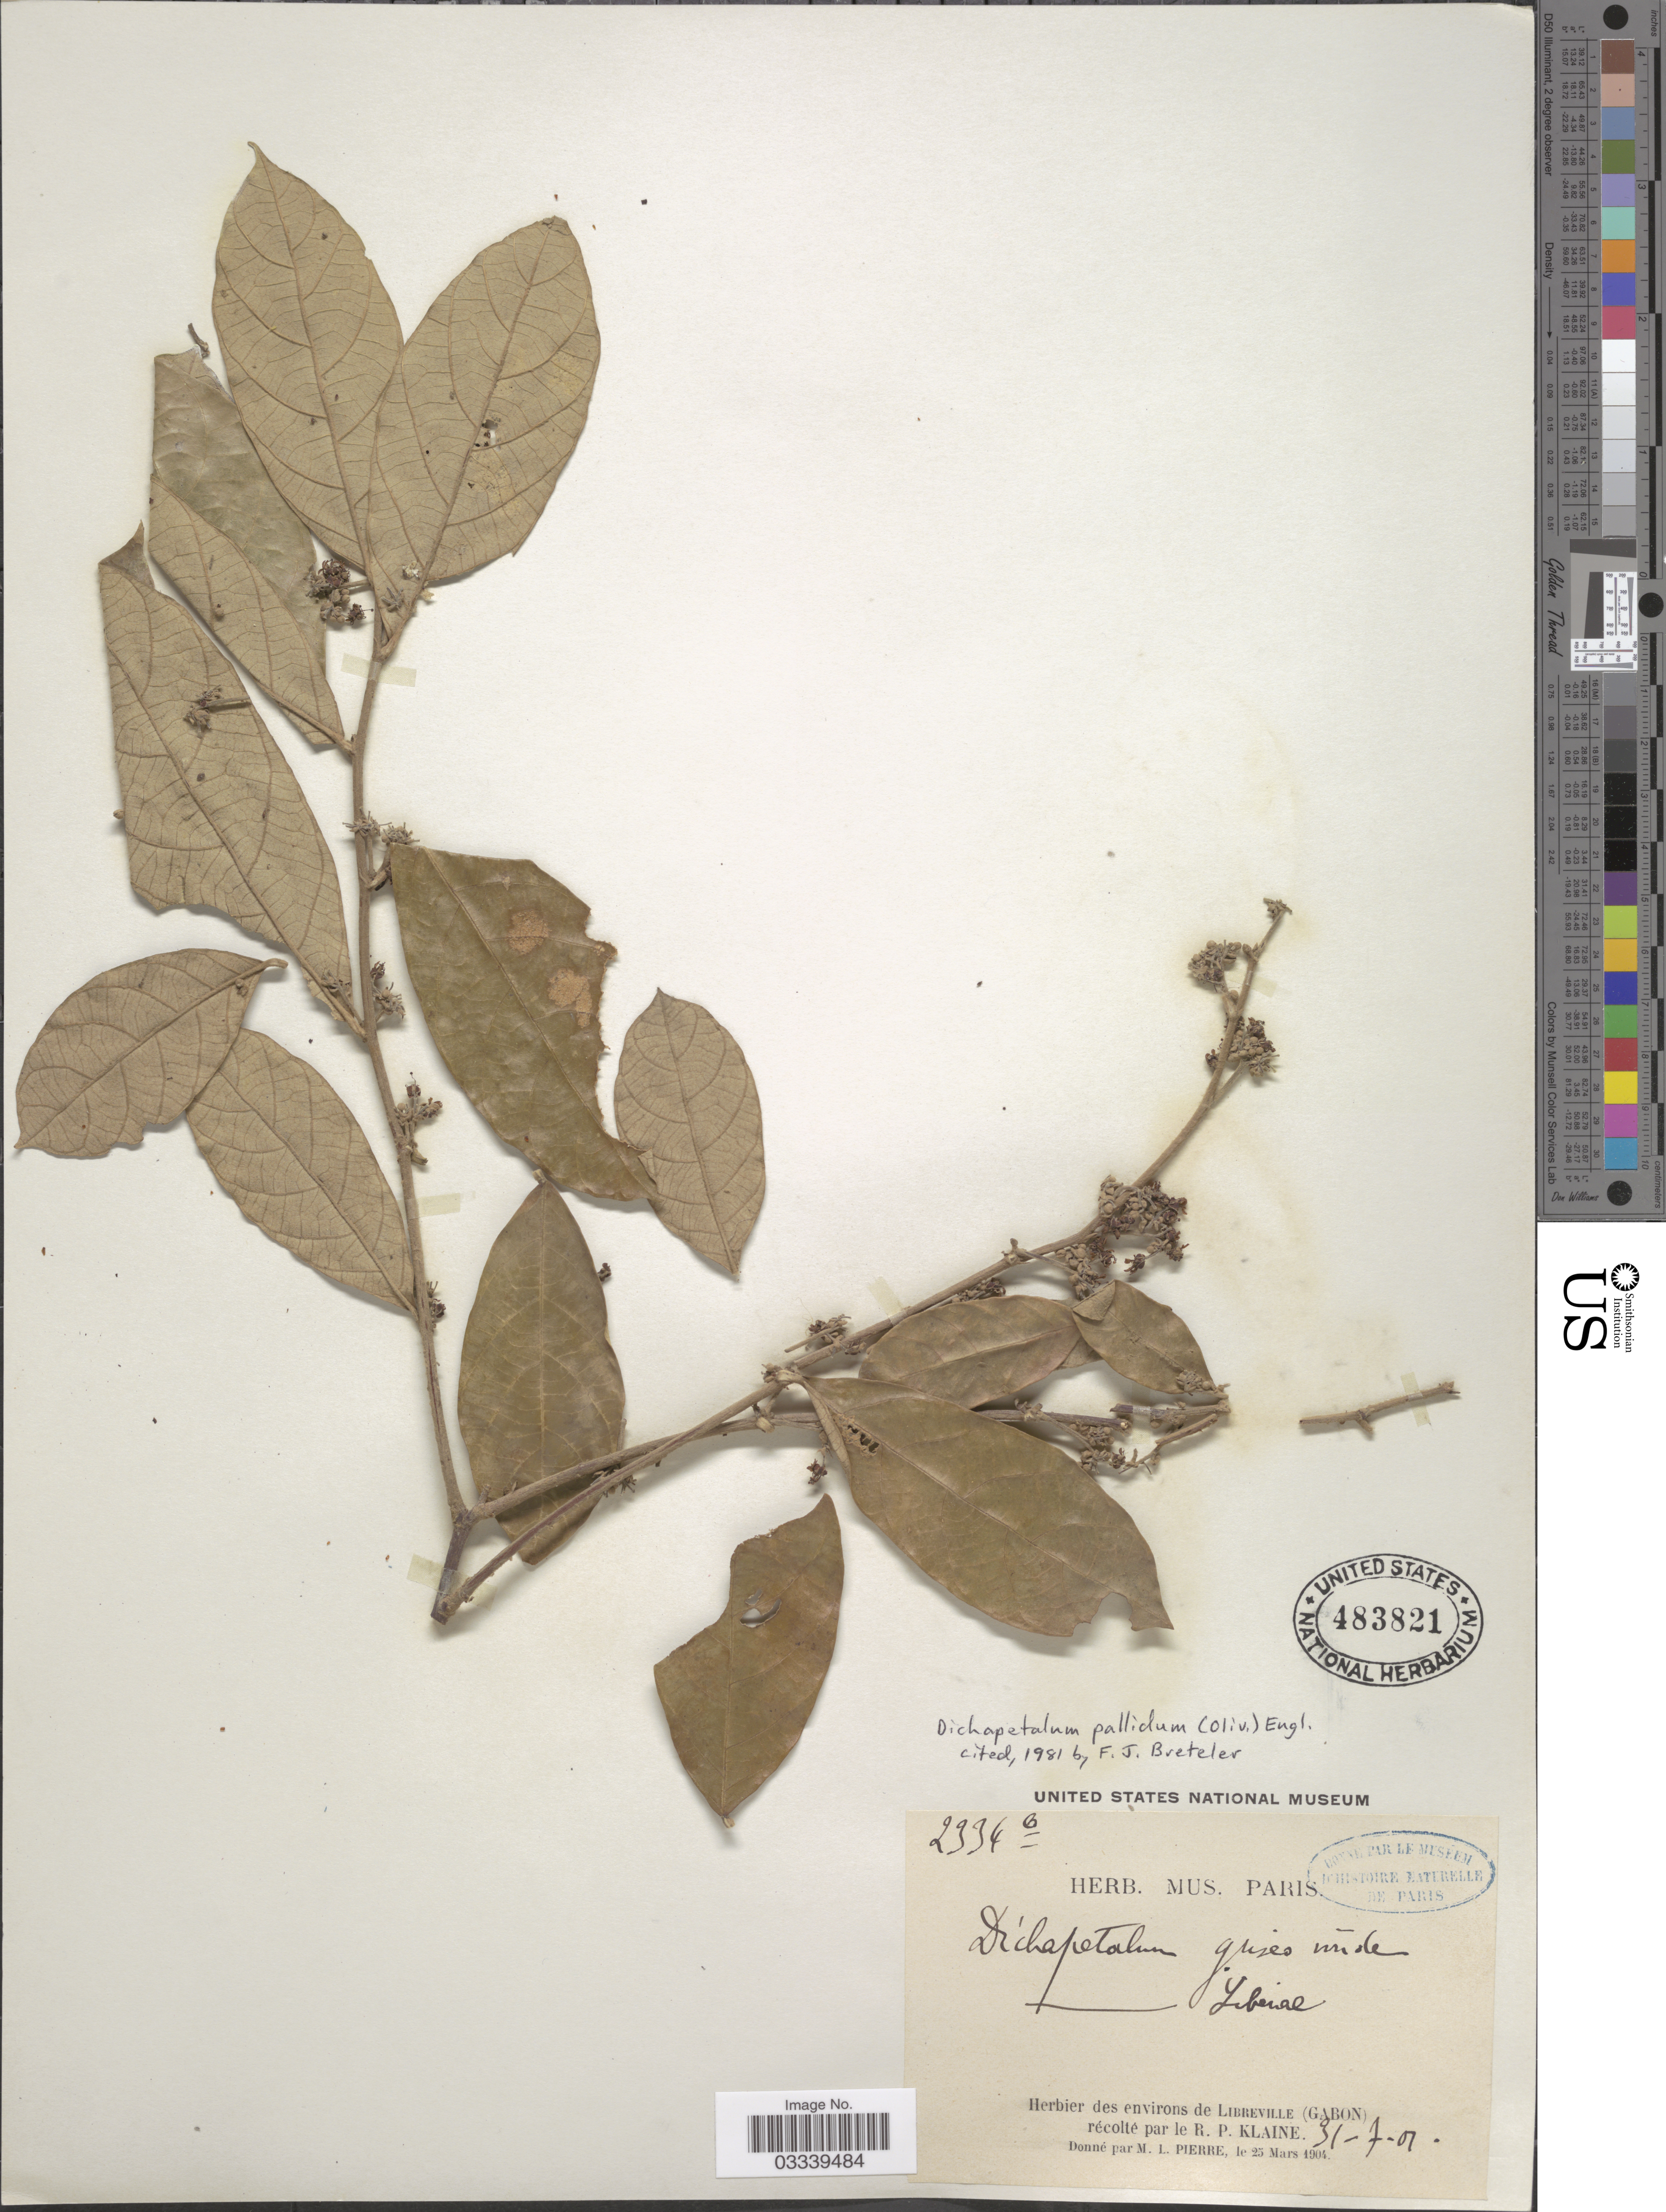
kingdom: Plantae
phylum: Tracheophyta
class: Magnoliopsida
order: Malpighiales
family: Dichapetalaceae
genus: Dichapetalum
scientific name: Dichapetalum pallidum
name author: (Oliv.) Engl.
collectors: R. Klaine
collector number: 2334b*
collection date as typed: Transcribed d/m/y: 31/7/1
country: Gabon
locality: Environs de Libreville.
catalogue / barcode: US 483821